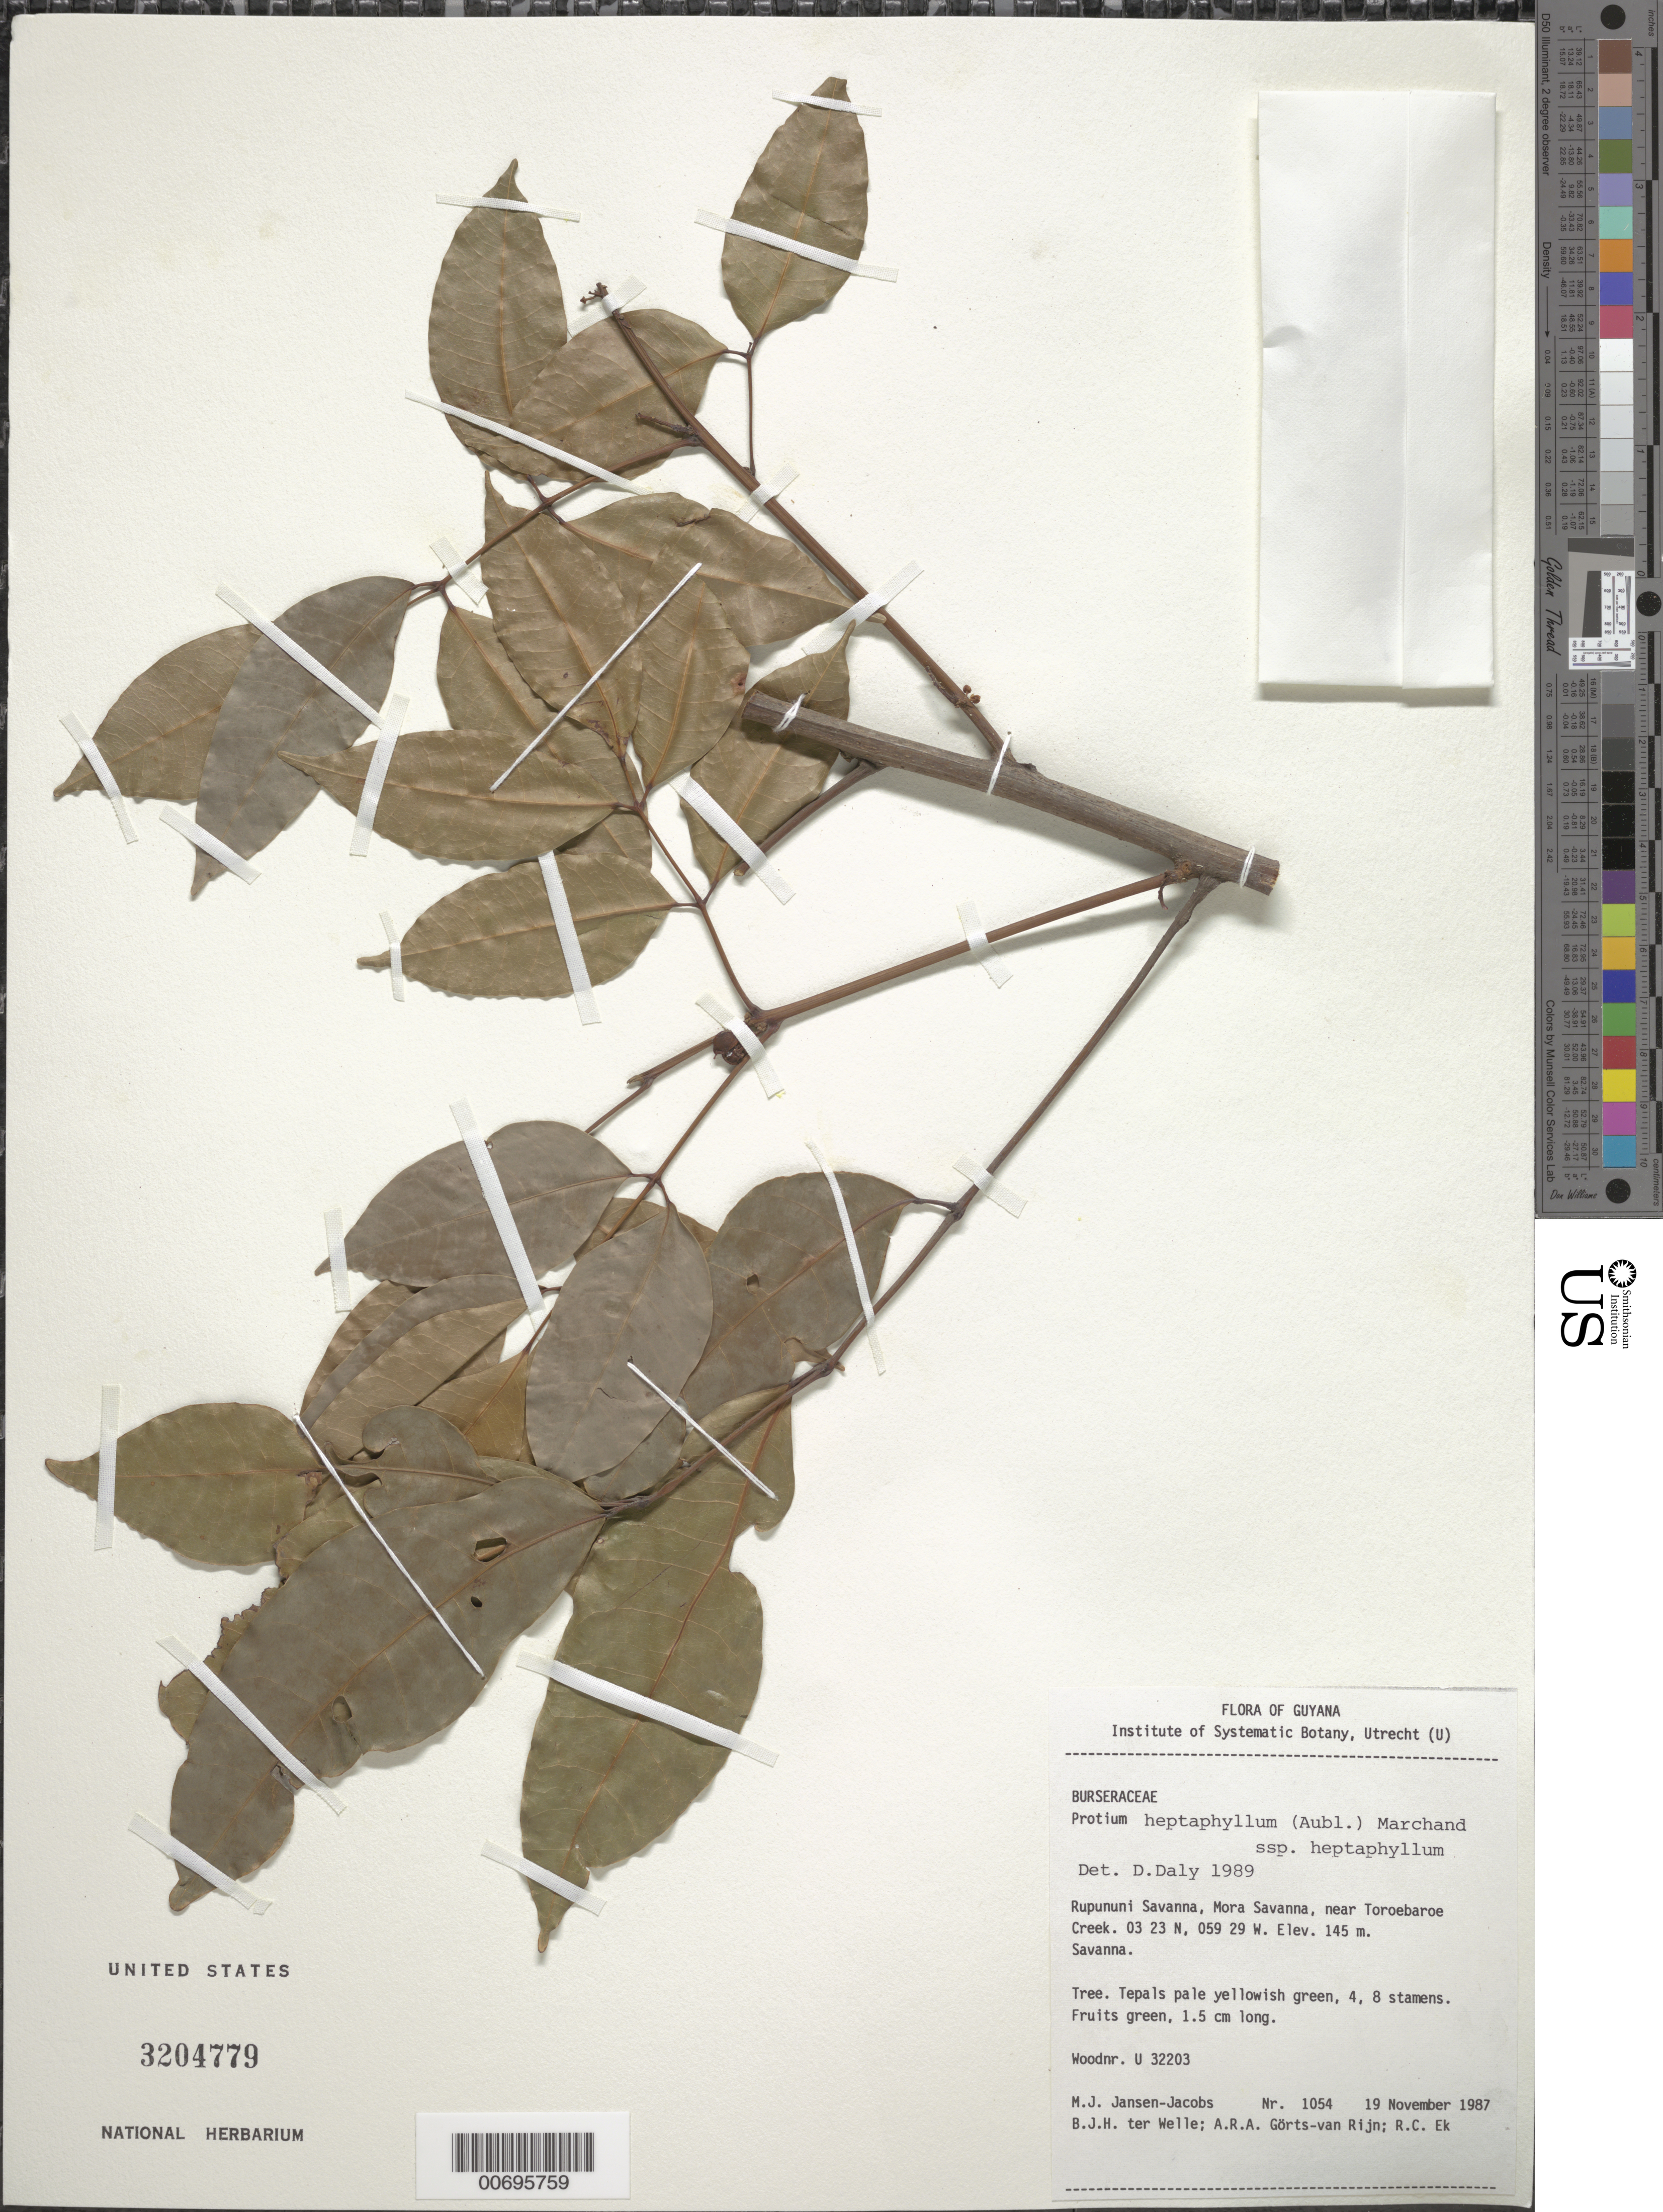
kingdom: Plantae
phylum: Tracheophyta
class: Magnoliopsida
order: Sapindales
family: Burseraceae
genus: Protium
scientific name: Protium heptaphyllum subsp. heptaphyllum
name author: (Aubl.) Marchand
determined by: Daly, D. C.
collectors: M. J. Jansen-Jacobs, B. Welle, A. .R. A. Görts-van Rijn & R. C. Ek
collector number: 1054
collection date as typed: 19-Nov-87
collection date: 1987-11-19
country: Guyana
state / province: U. Takutu-U. Essequibo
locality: Rupununi Savanna, Mora Savanna, near Toroebaroe Creek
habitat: Savanna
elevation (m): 145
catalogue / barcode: US 3204779